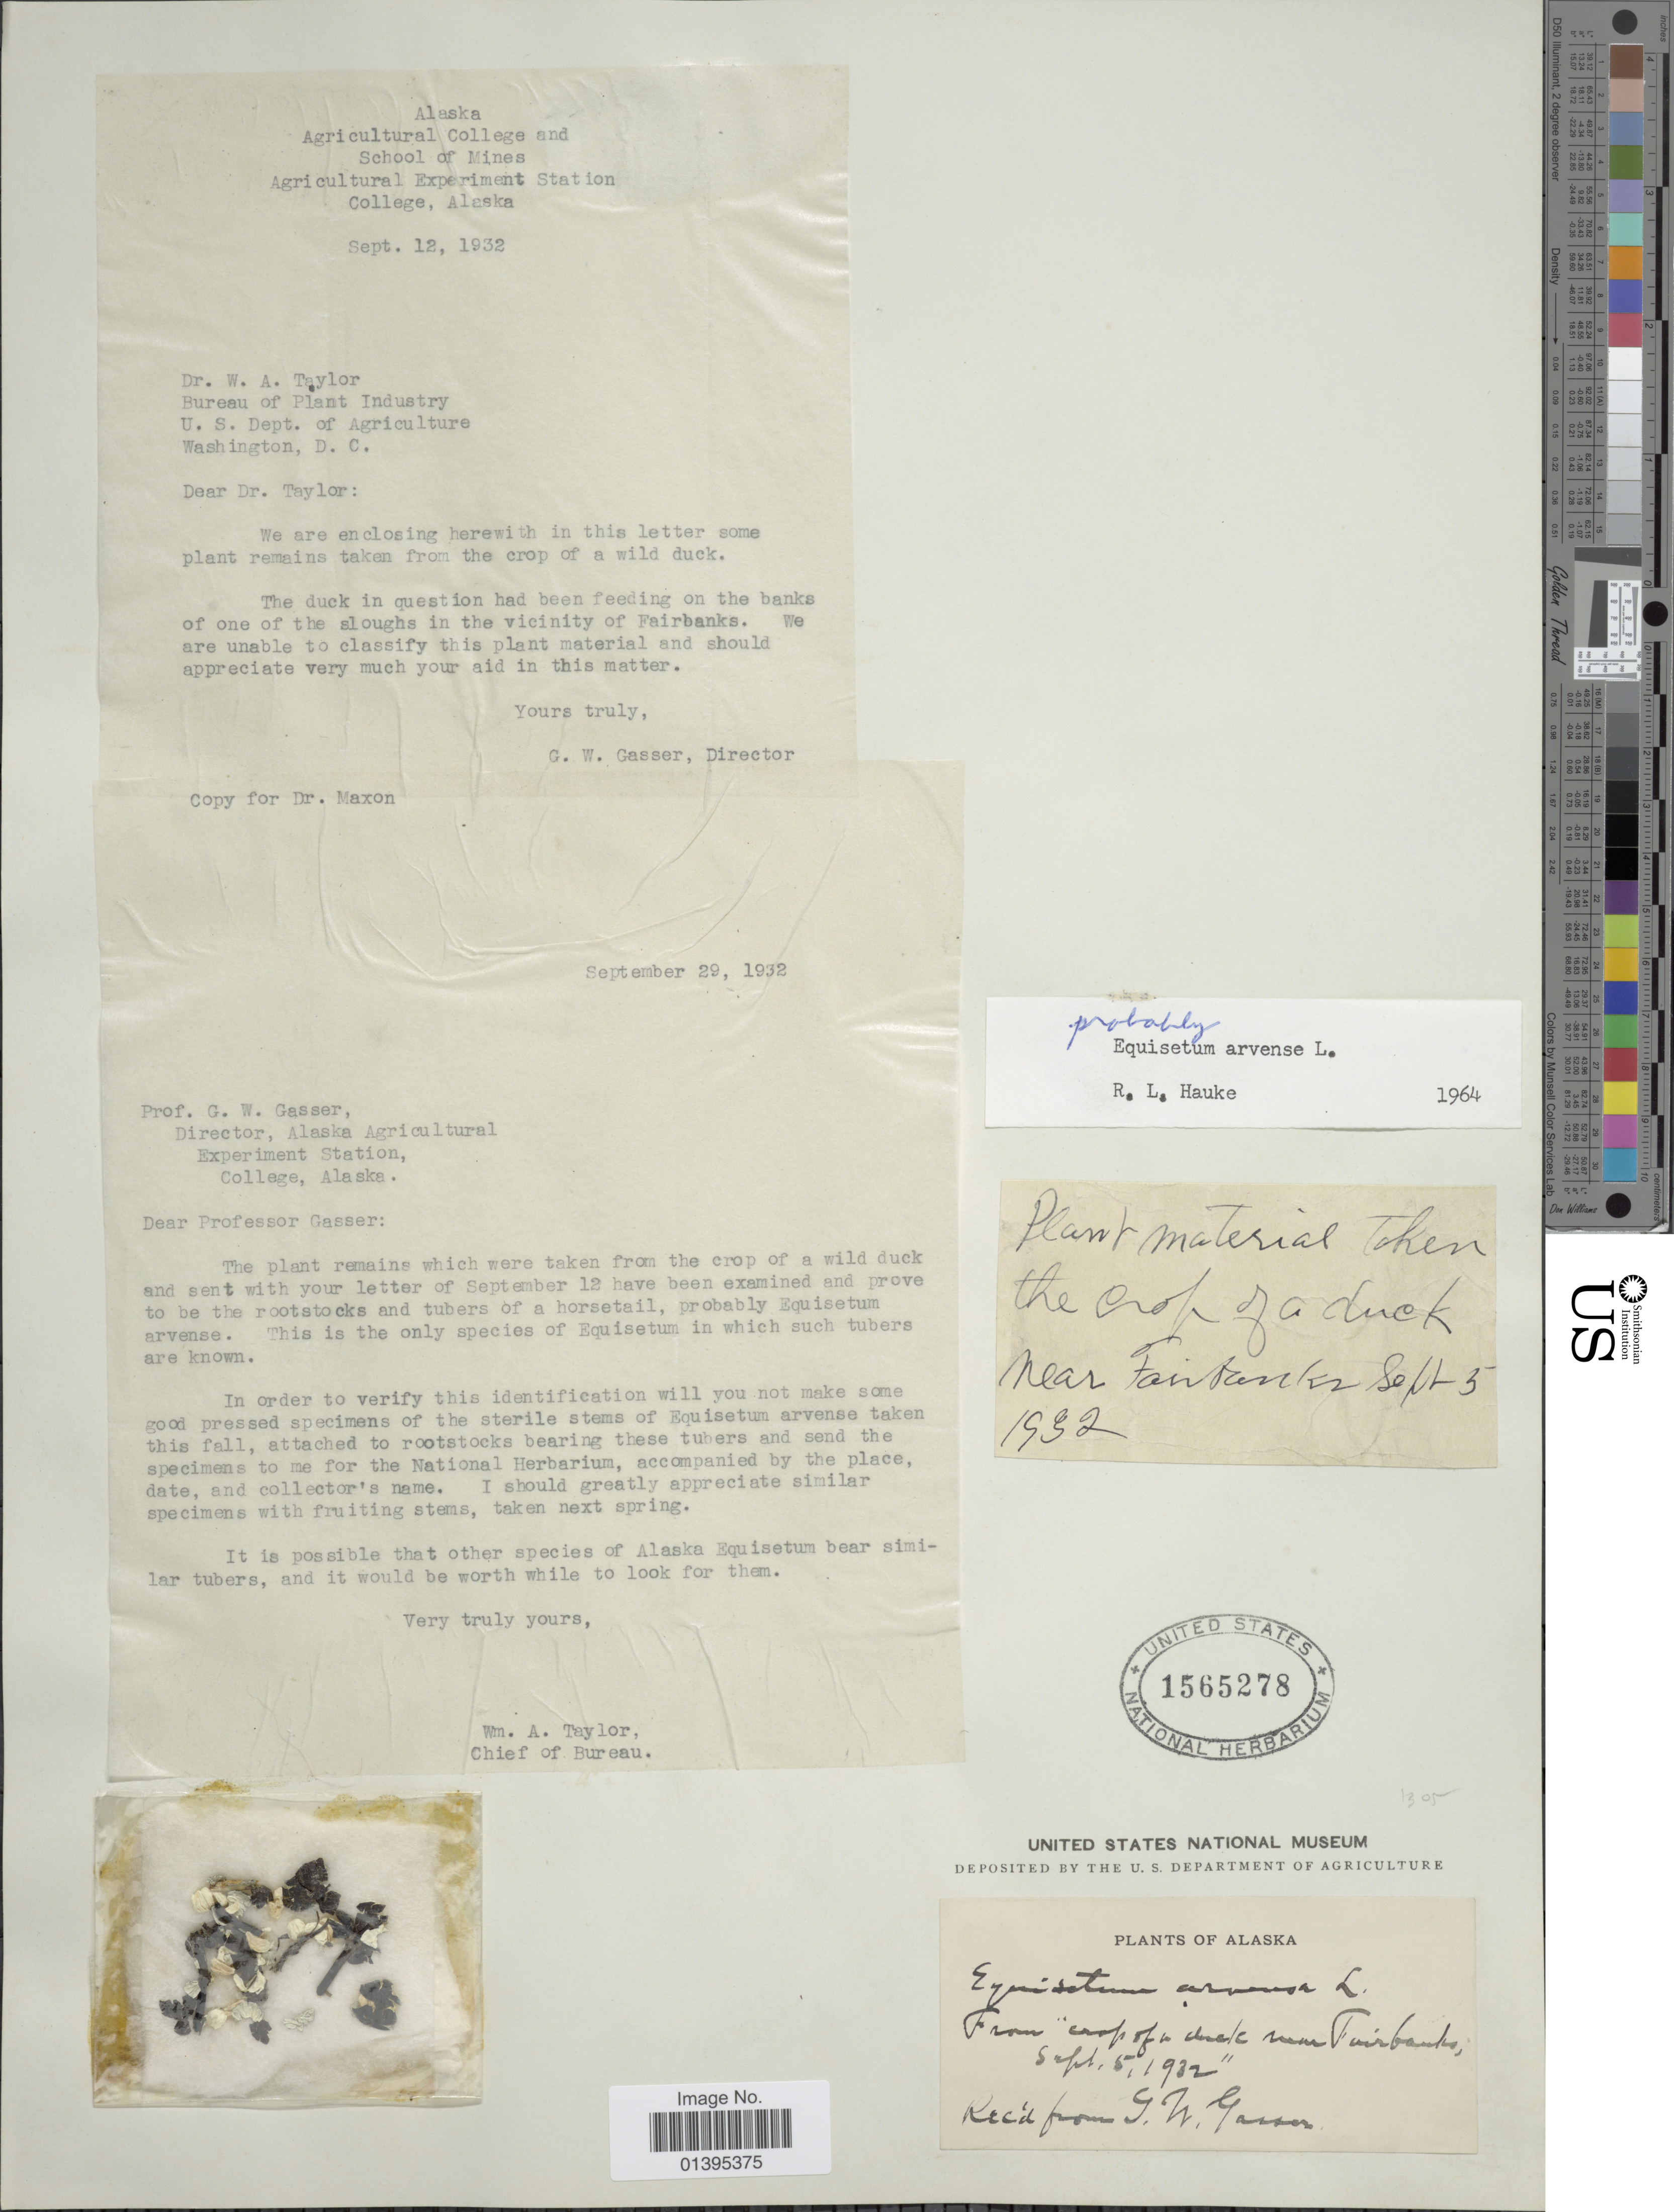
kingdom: Plantae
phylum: Tracheophyta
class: Polypodiopsida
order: Equisetales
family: Equisetaceae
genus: Equisetum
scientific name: Equisetum arvense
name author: L.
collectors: G. Gasser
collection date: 1932-09-05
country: United States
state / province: Alaska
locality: From crop of a chute near Fairbanks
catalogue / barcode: US 1565278